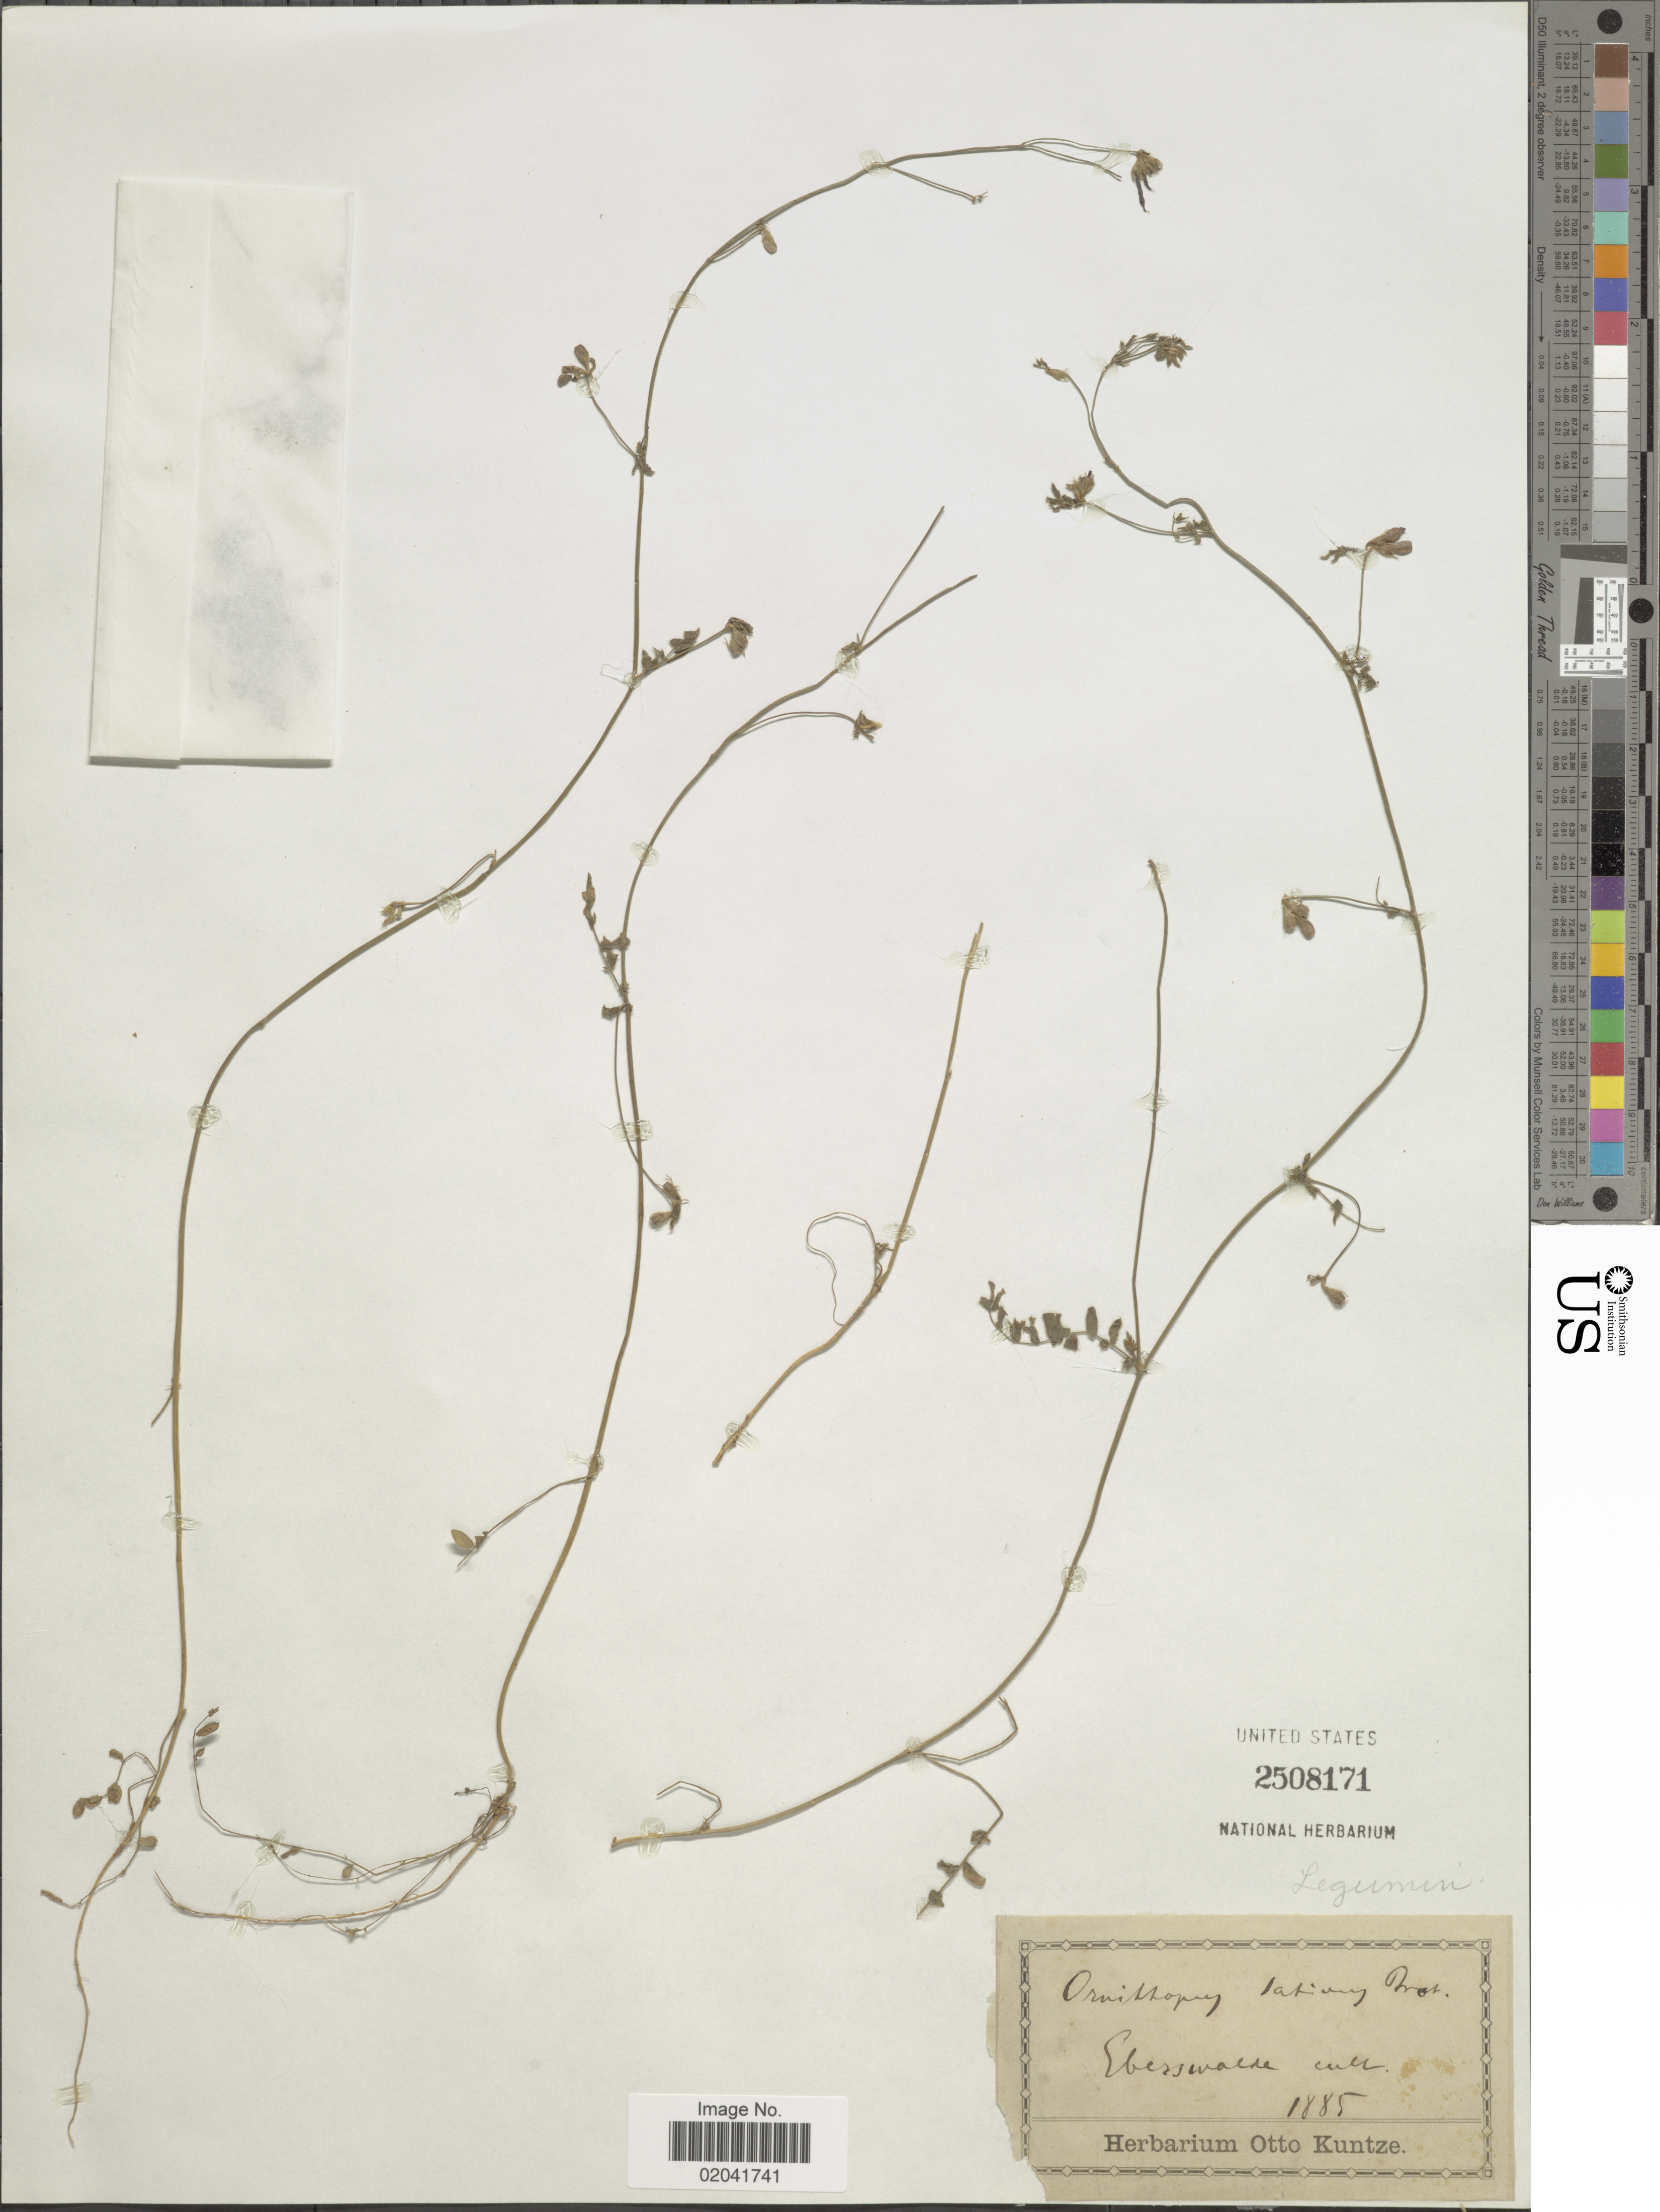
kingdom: Plantae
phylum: Tracheophyta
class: Magnoliopsida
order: Fabales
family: Fabaceae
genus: Ornithopus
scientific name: Ornithopus sativus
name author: Brot.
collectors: ex herb. Otto Kuntze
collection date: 1885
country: Germany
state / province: Brandenburg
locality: Eberswalde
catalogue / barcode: US 2508171